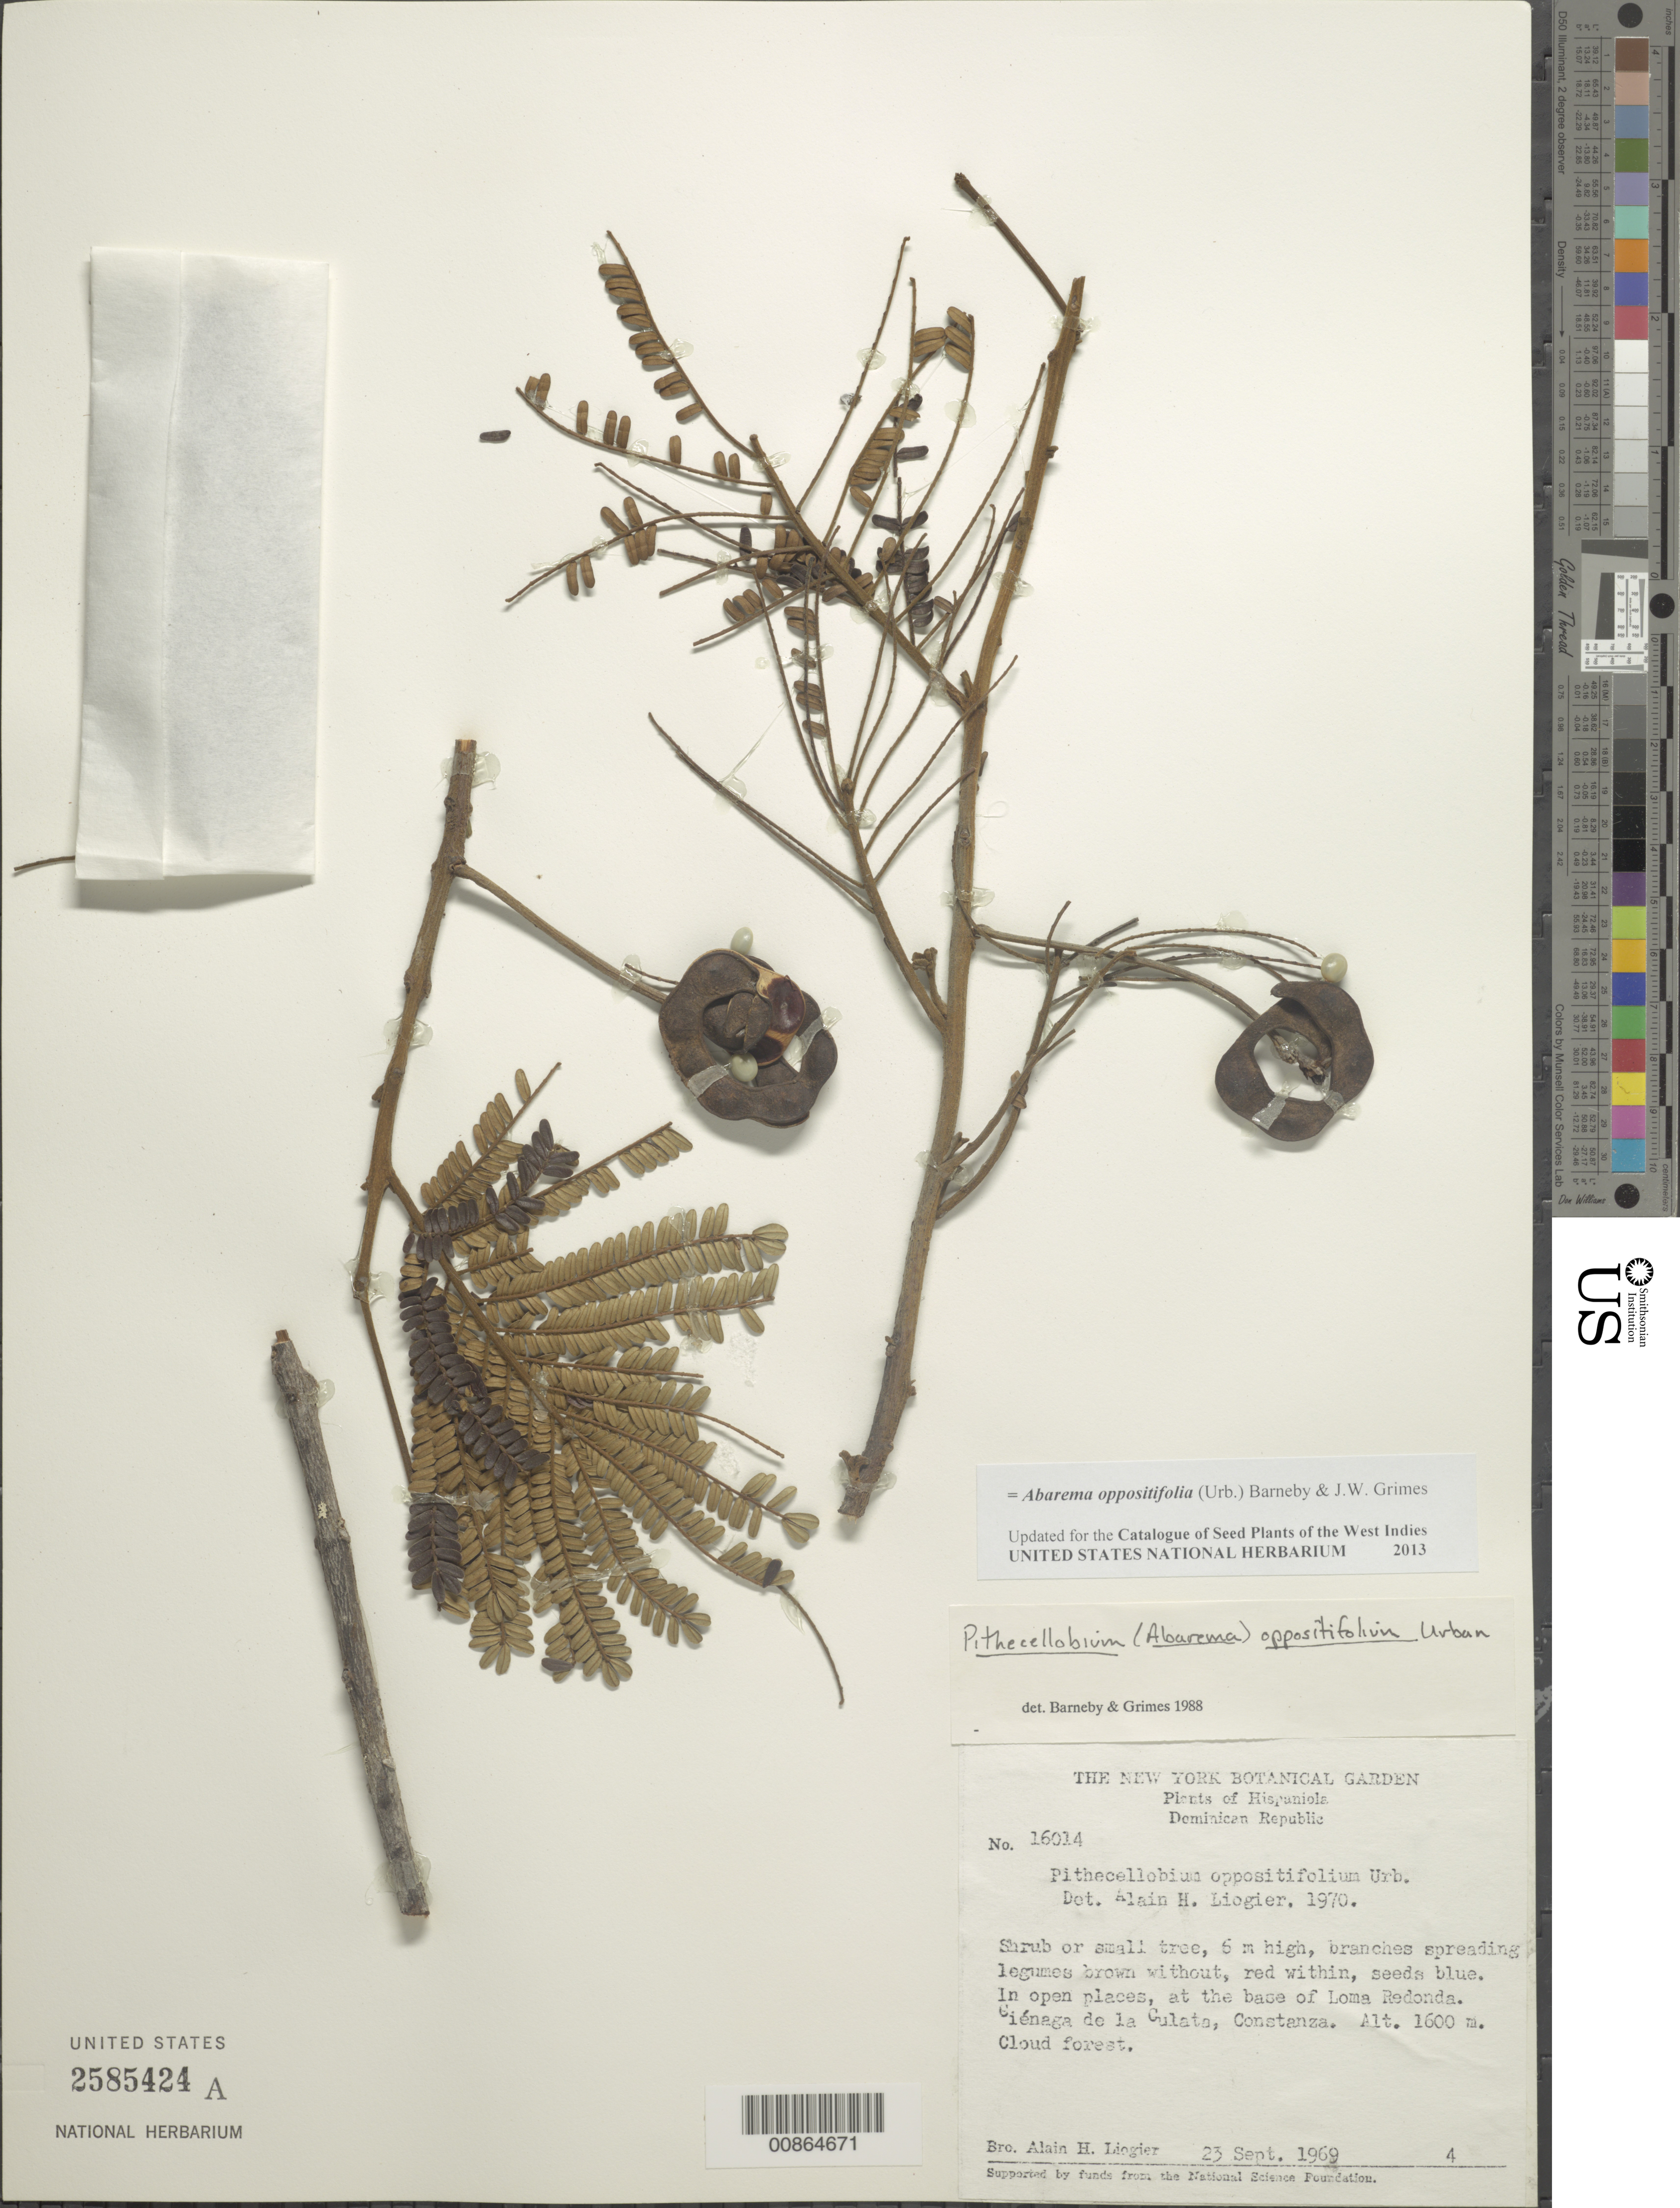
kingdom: Plantae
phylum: Tracheophyta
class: Magnoliopsida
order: Fabales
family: Fabaceae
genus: Jupunba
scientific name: Jupunba oppositifolia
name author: (Urb.) Britton & Rose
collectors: A. H. Liogier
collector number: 16014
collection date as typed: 23 Sep 1969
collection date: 1969-09-23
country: Dominican Republic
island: Hispaniola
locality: At the base of Loma Redonda. Ciénaga de la Culata, Constanza.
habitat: In open places. Cloud forest.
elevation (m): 1600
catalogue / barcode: US 2585424A